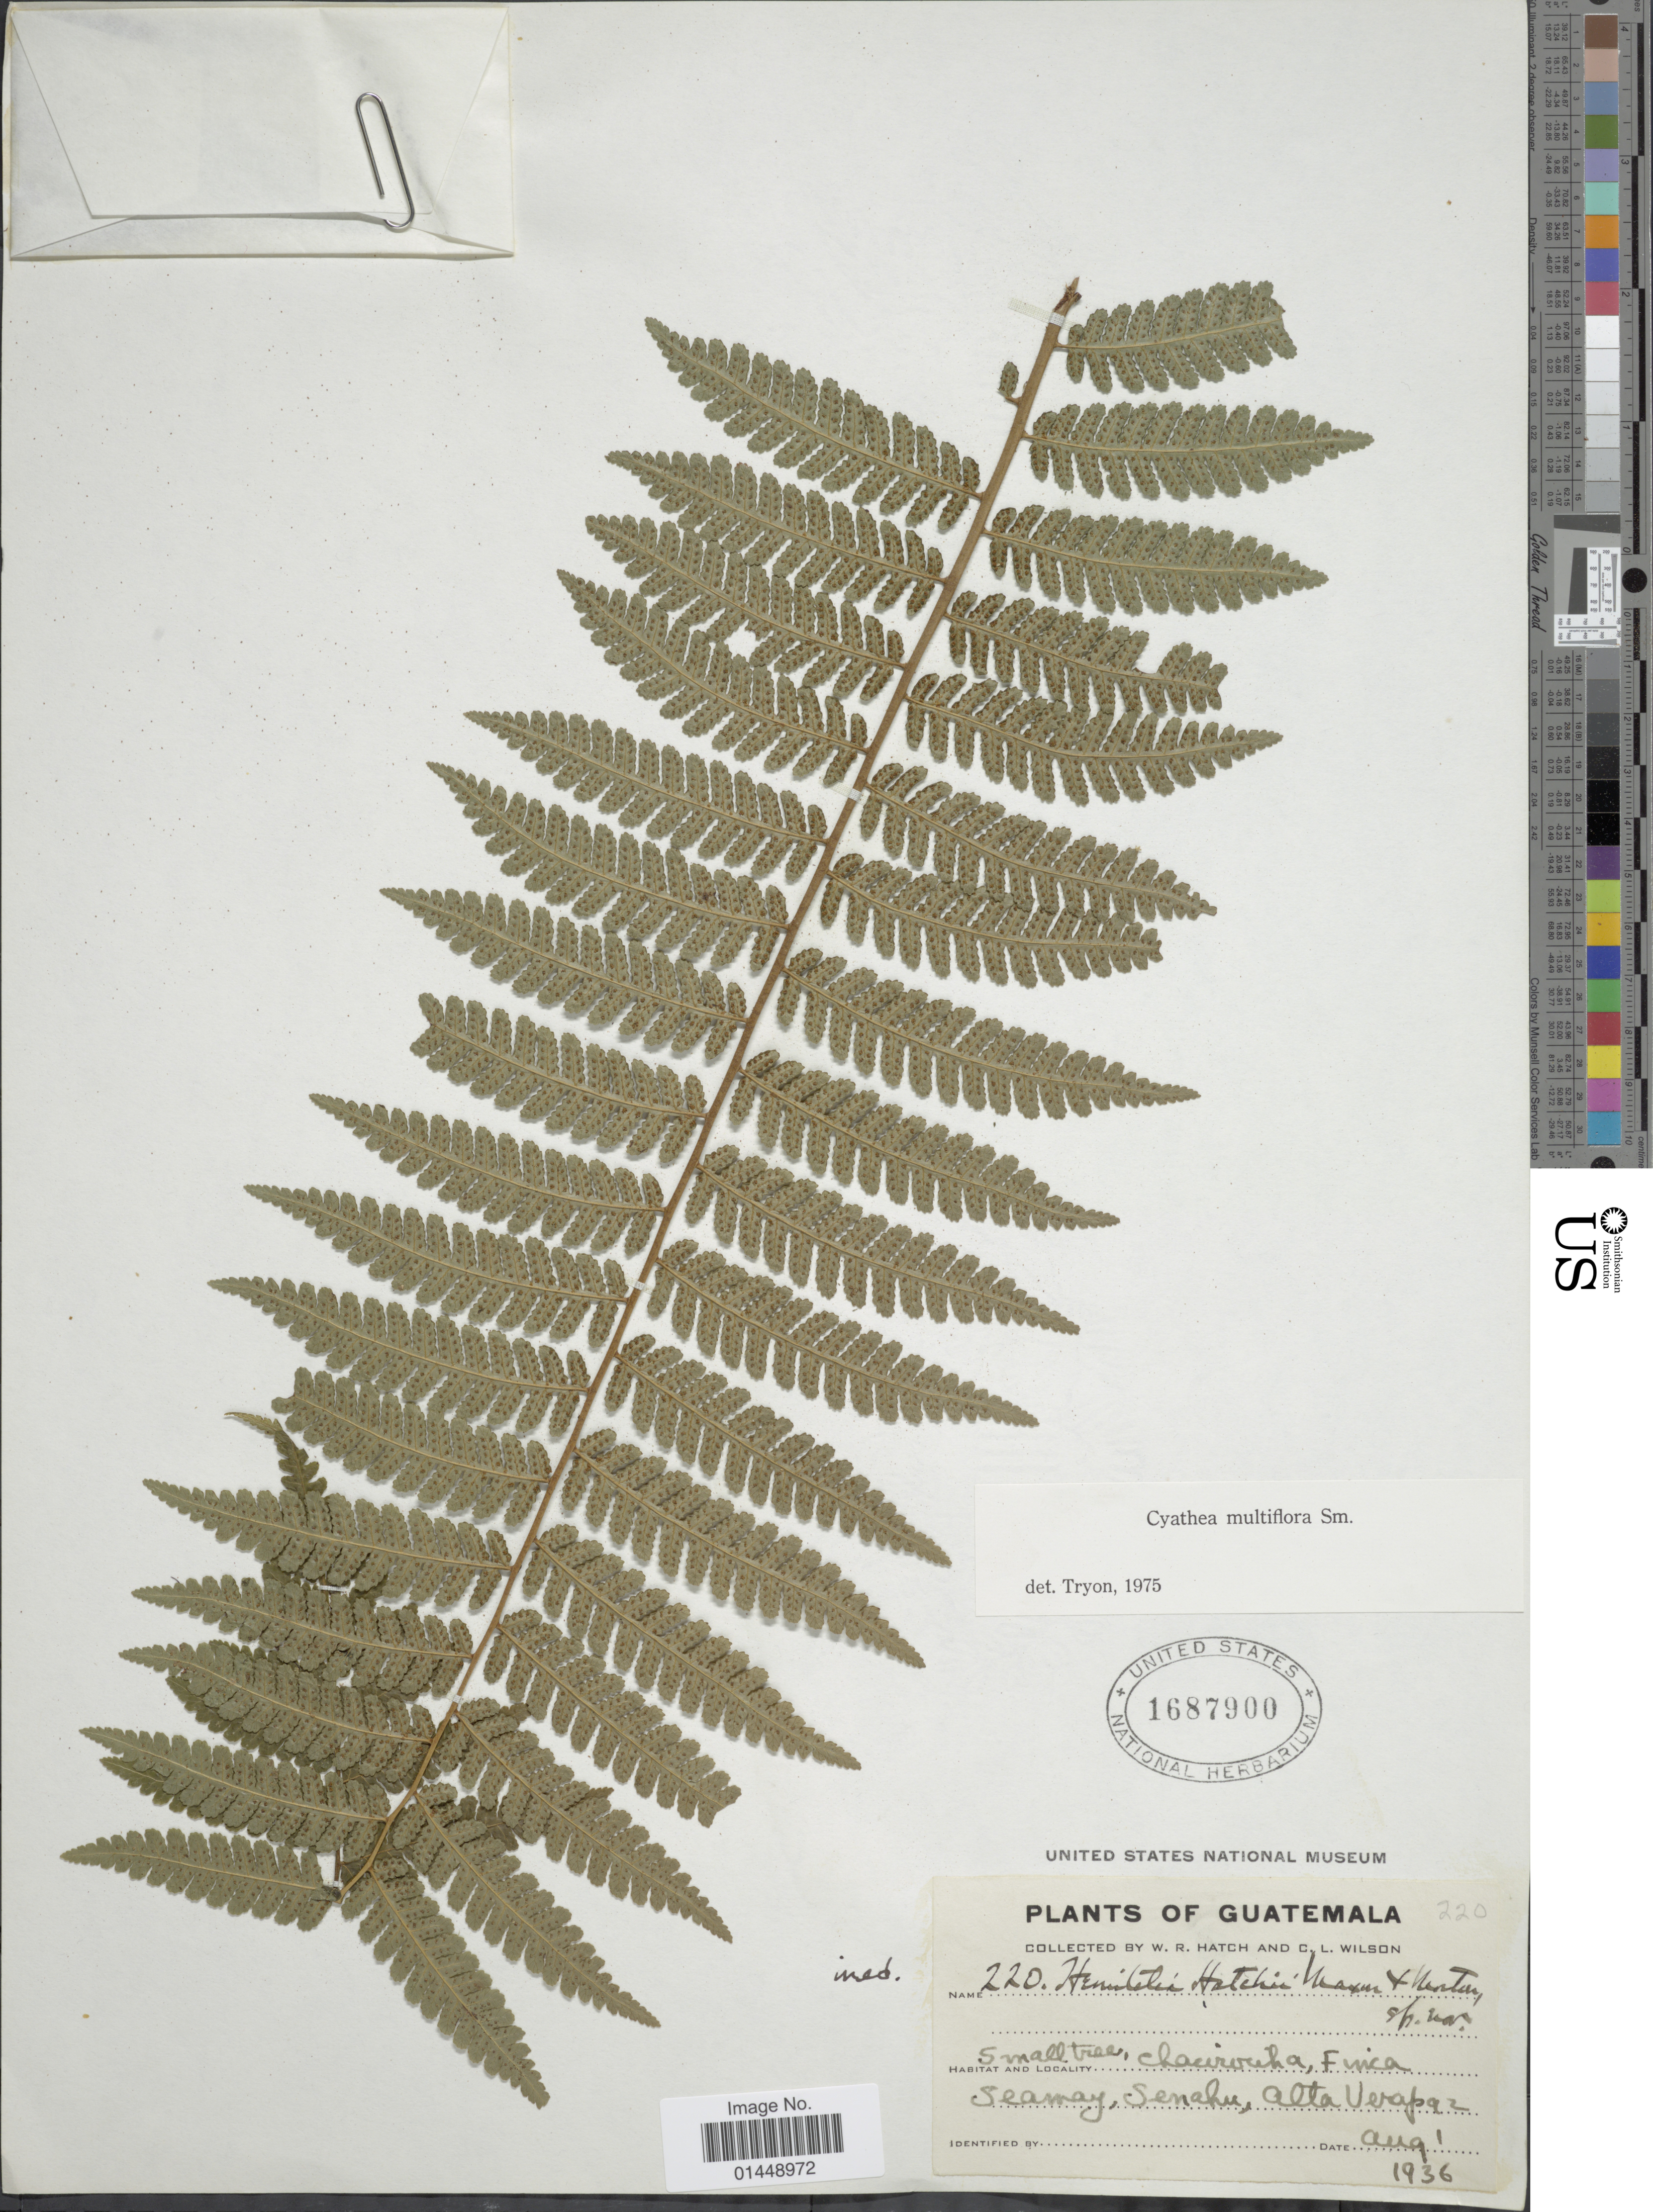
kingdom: Plantae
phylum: Tracheophyta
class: Polypodiopsida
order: Cyatheales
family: Cyatheaceae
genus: Cyathea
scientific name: Cyathea multiflora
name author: Sm.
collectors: W. Hatch & C. L. Wilson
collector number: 220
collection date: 1936-08-01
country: Guatemala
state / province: Alta Verapaz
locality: Chacirociha, Finca Seamay, Senahu, Alta Verapaz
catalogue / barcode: US 1687900